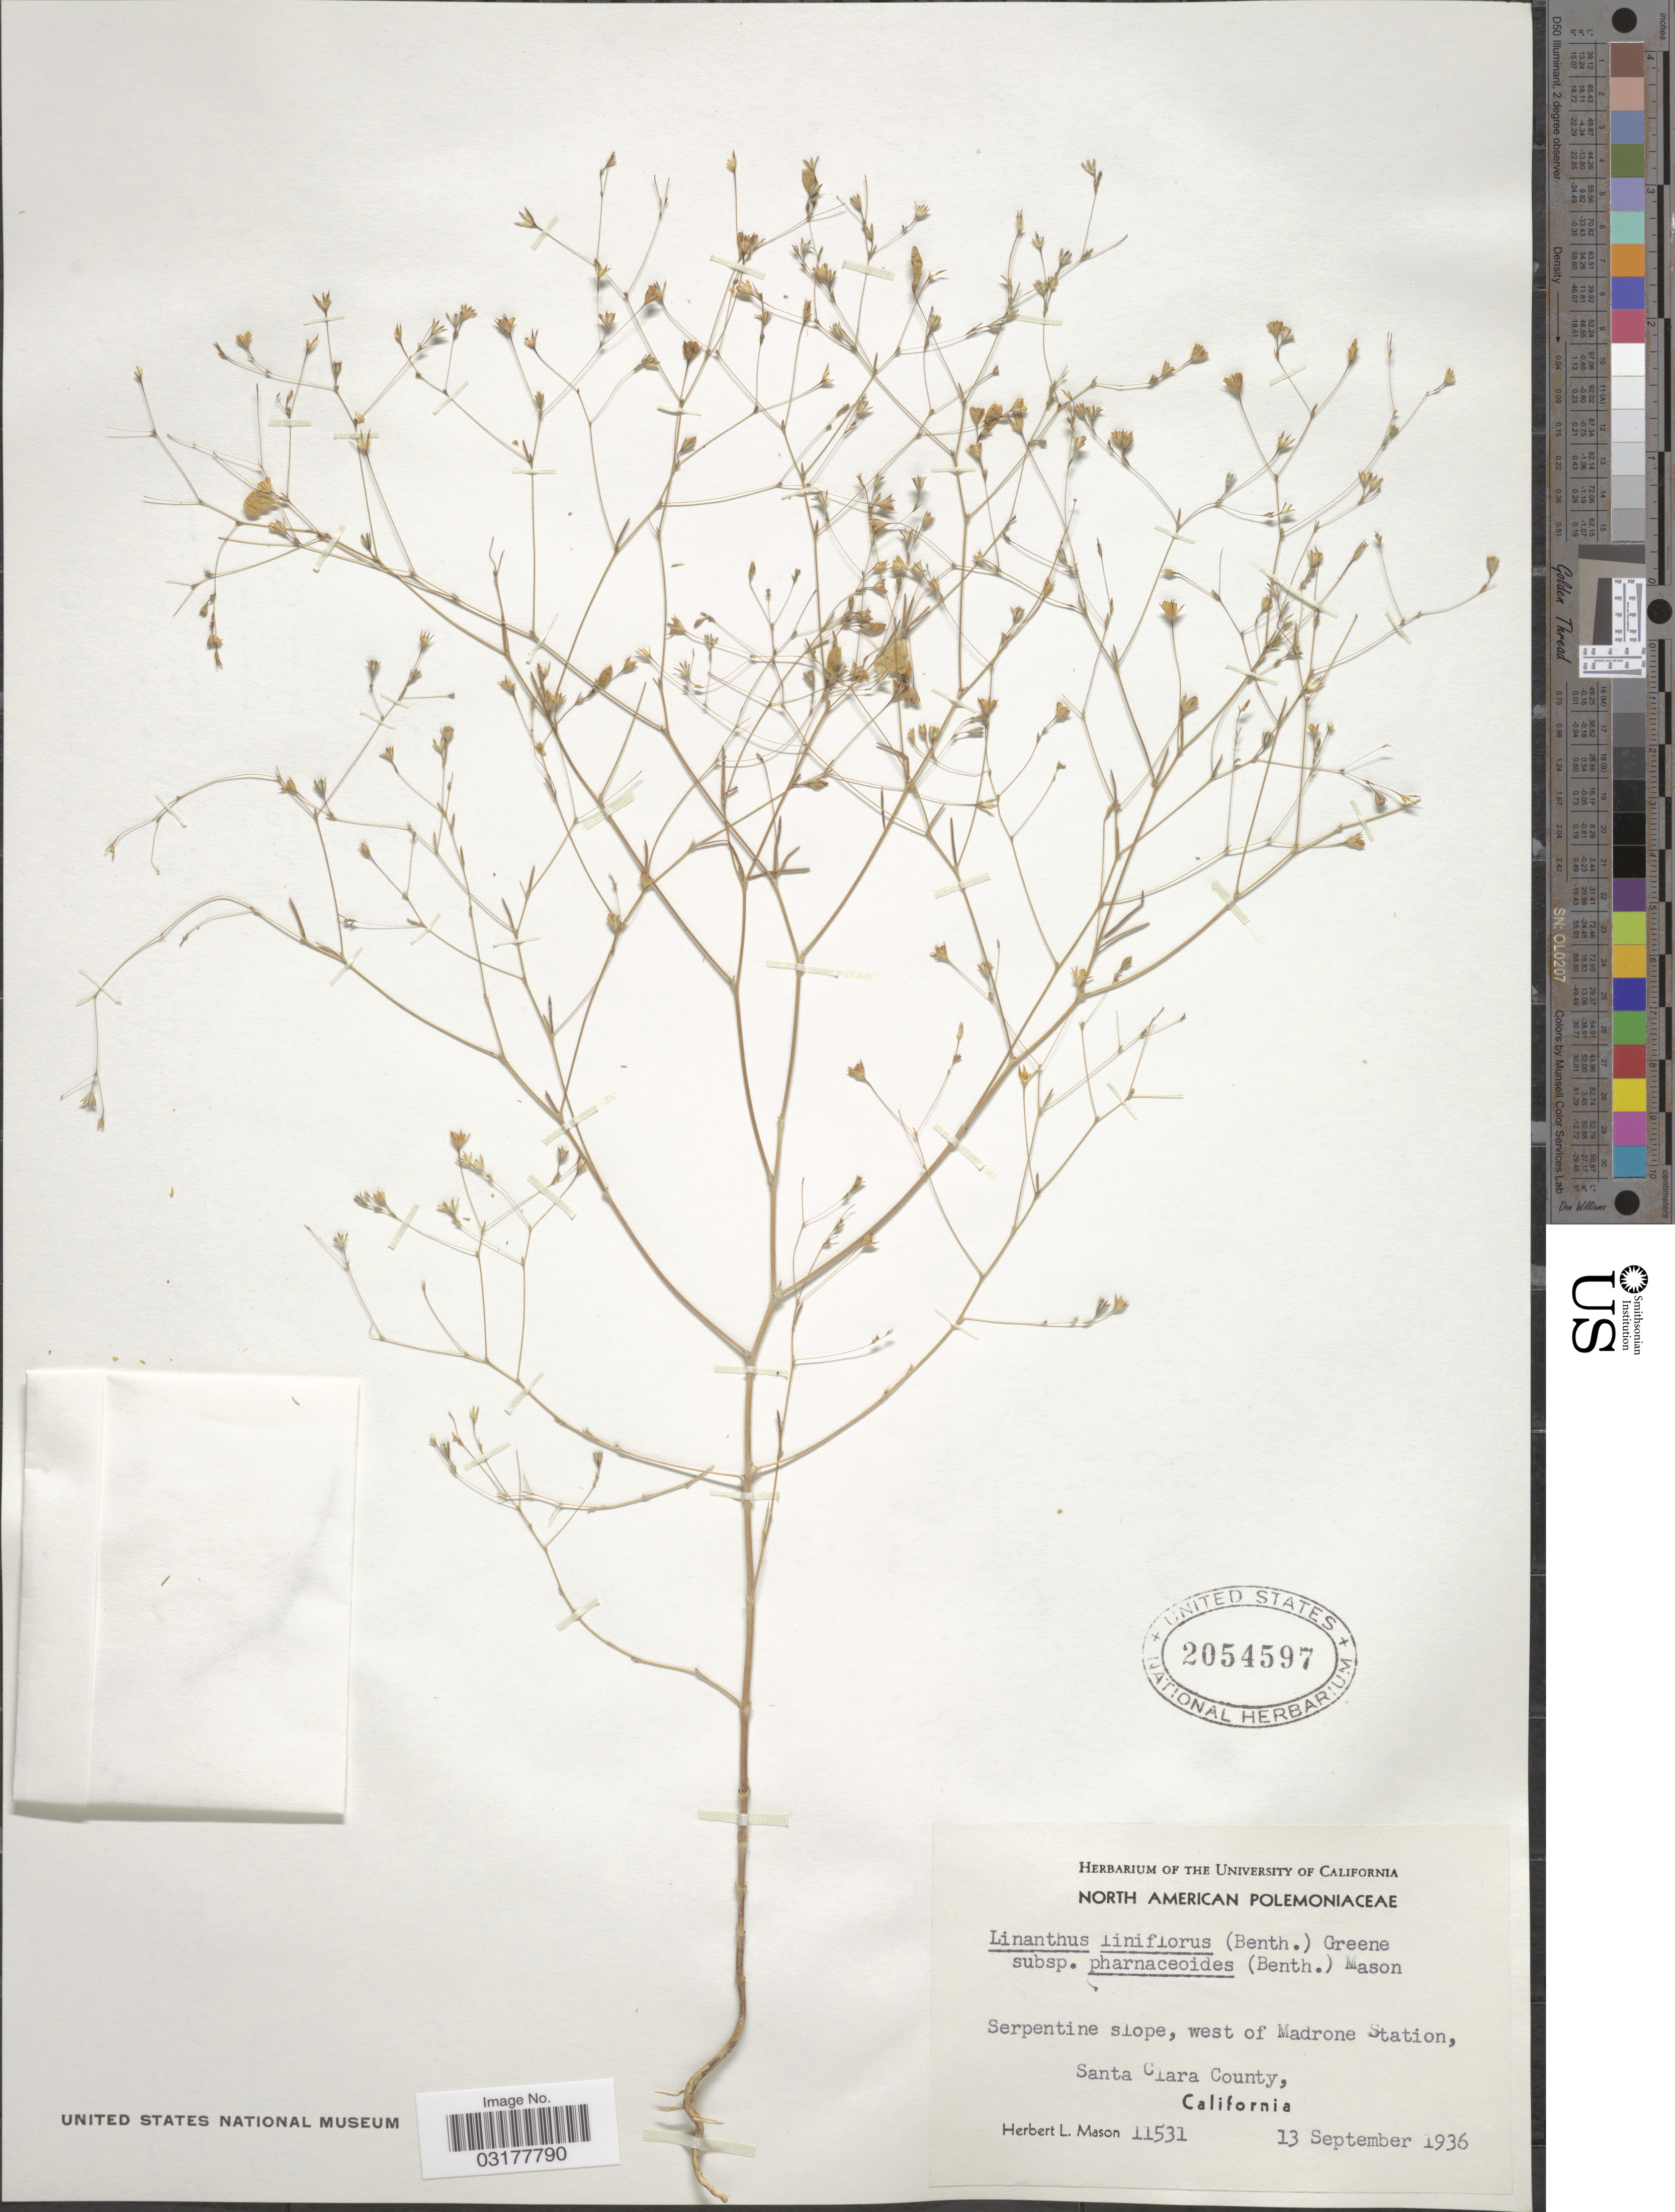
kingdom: Plantae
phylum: Tracheophyta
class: Magnoliopsida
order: Ericales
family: Polemoniaceae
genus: Leptosiphon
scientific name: Leptosiphon liniflorus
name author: (Benth.) J.M. Porter & L.A. Johnson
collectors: H. L. Mason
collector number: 11531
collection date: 1936-09-13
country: United States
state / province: California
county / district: Santa Clara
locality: Serpentine slope, west Madrone Station, Santa Clara County.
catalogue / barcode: US 2054597